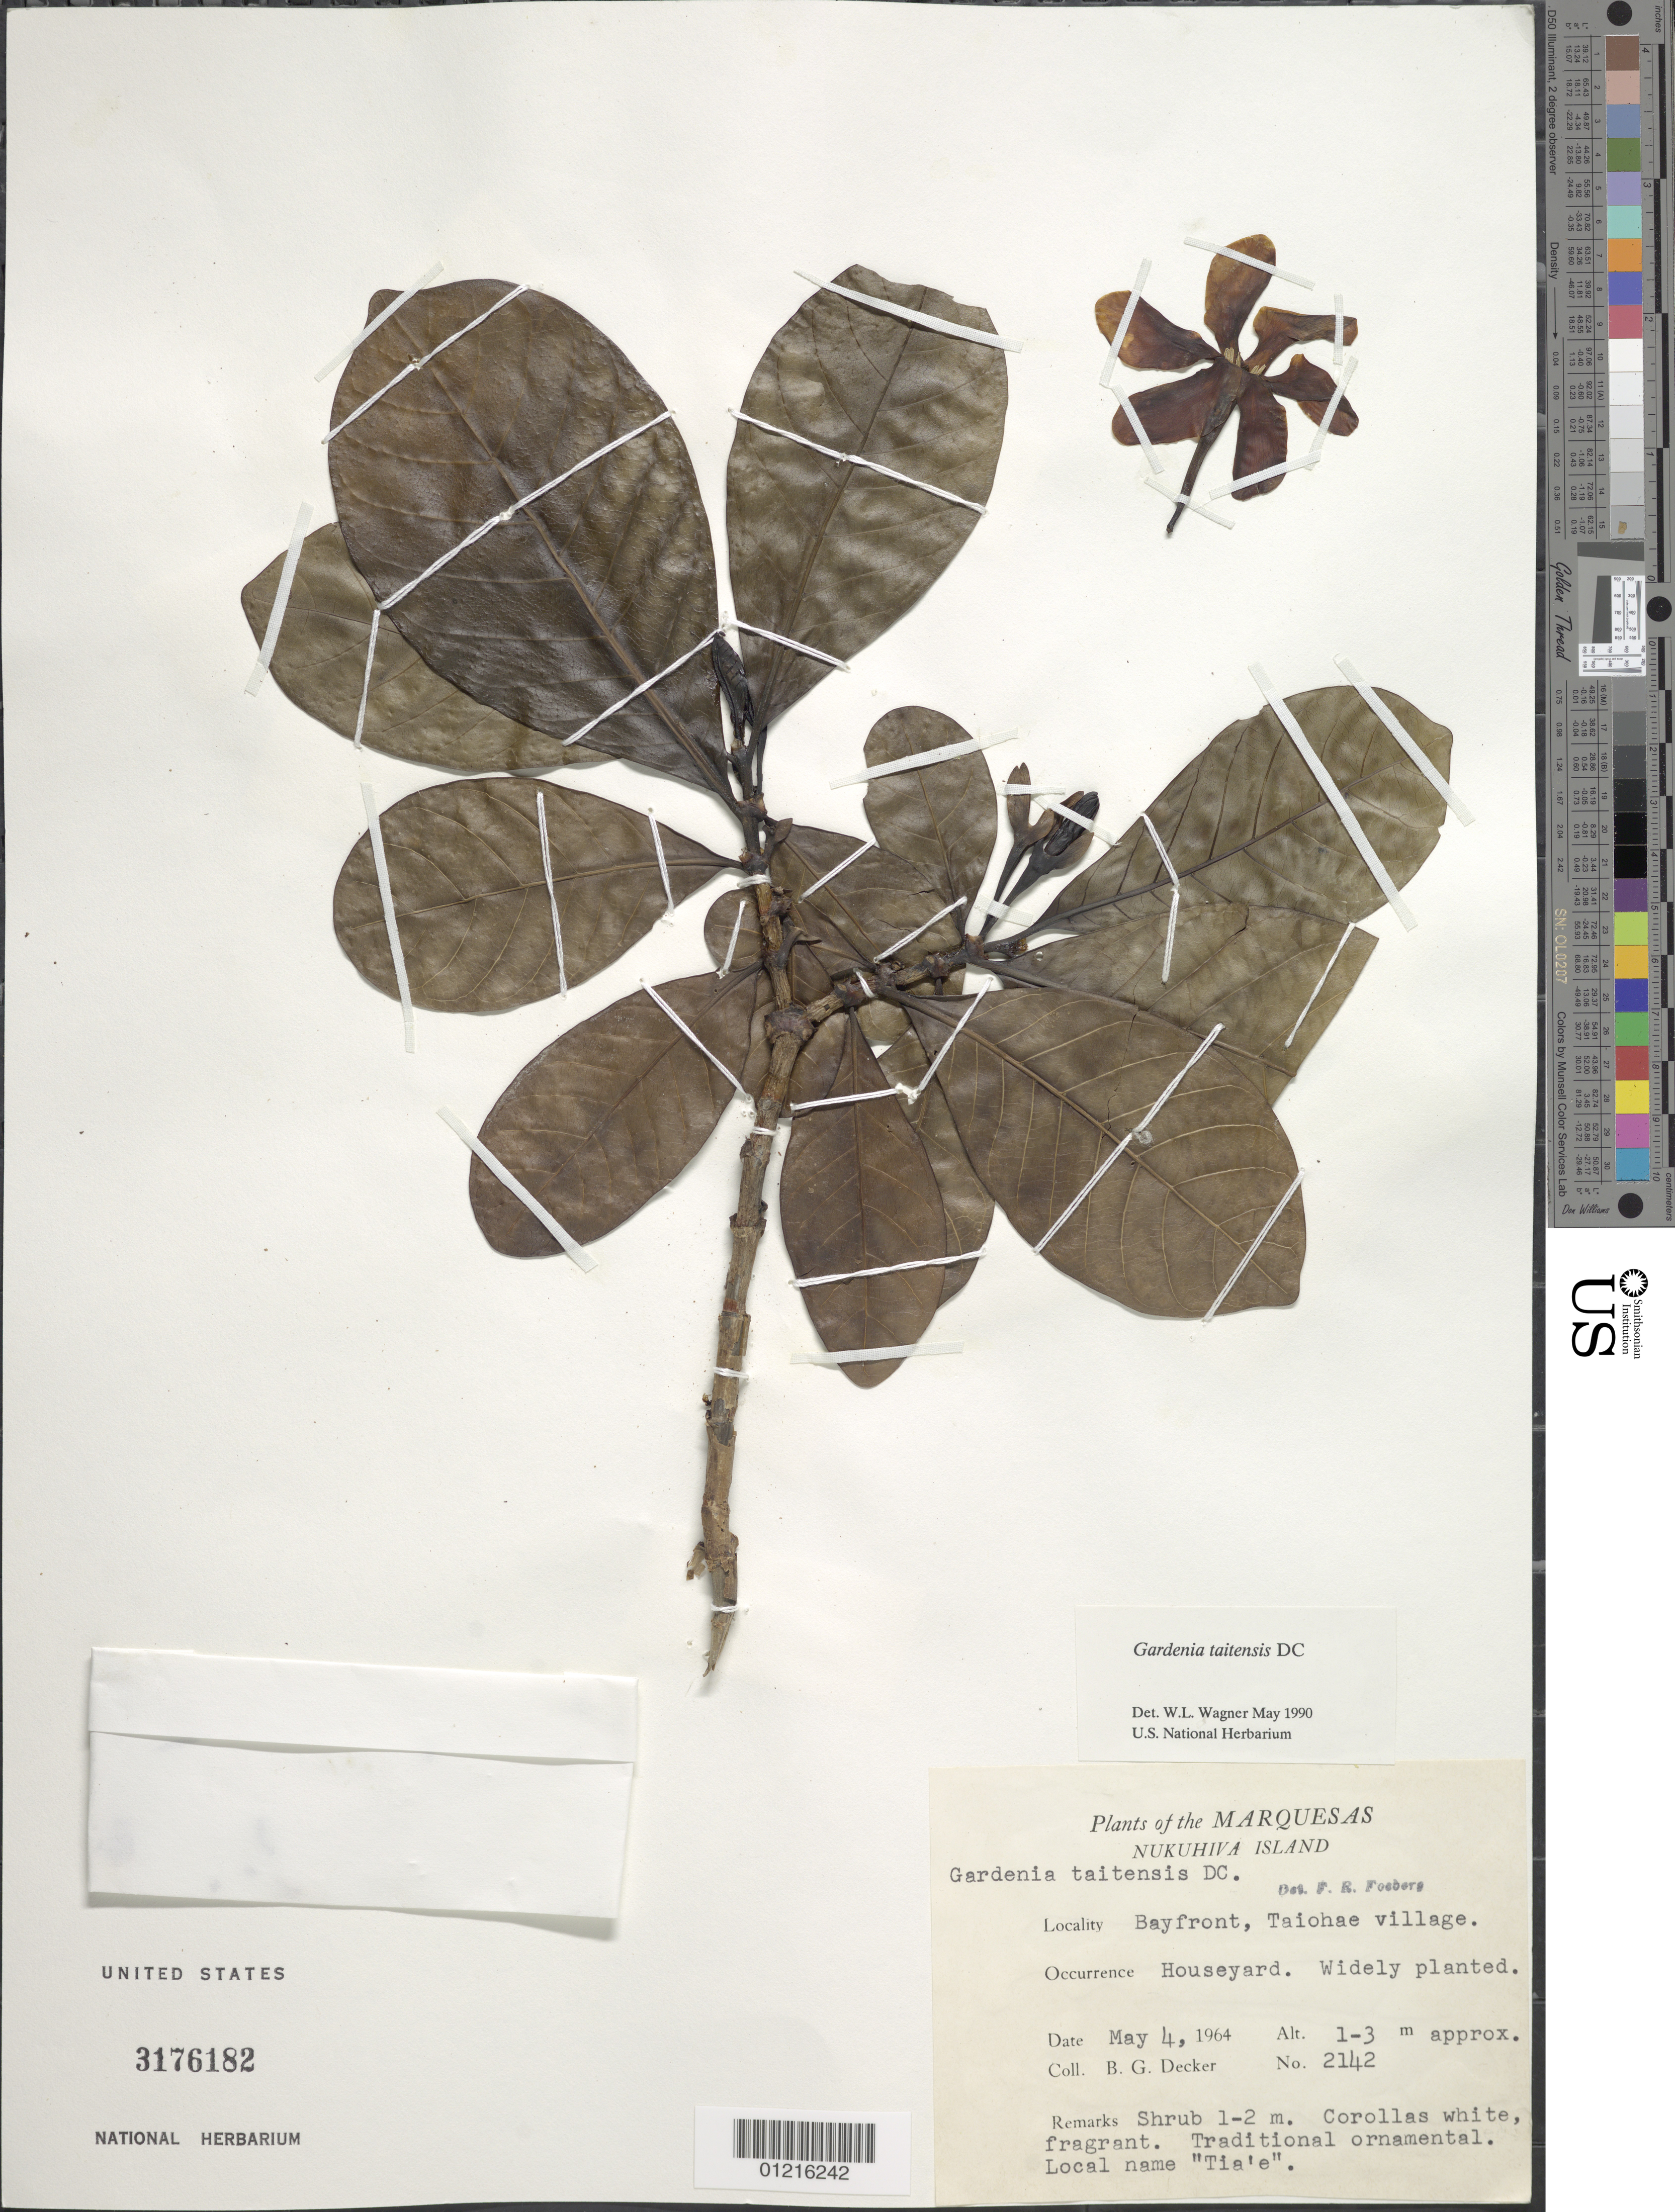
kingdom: Plantae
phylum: Tracheophyta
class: Magnoliopsida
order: Gentianales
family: Rubiaceae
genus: Gardenia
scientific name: Gardenia taitensis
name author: DC.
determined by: Wagner, W. L., (BOT), Smithsonian Institution - National Museum of Natural History (UNITED STATES)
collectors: B. G. Decker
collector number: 2142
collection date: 1964-05-04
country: French Polynesia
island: Nuku Hiva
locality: Taiohae village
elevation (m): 1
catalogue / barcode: US 3176182